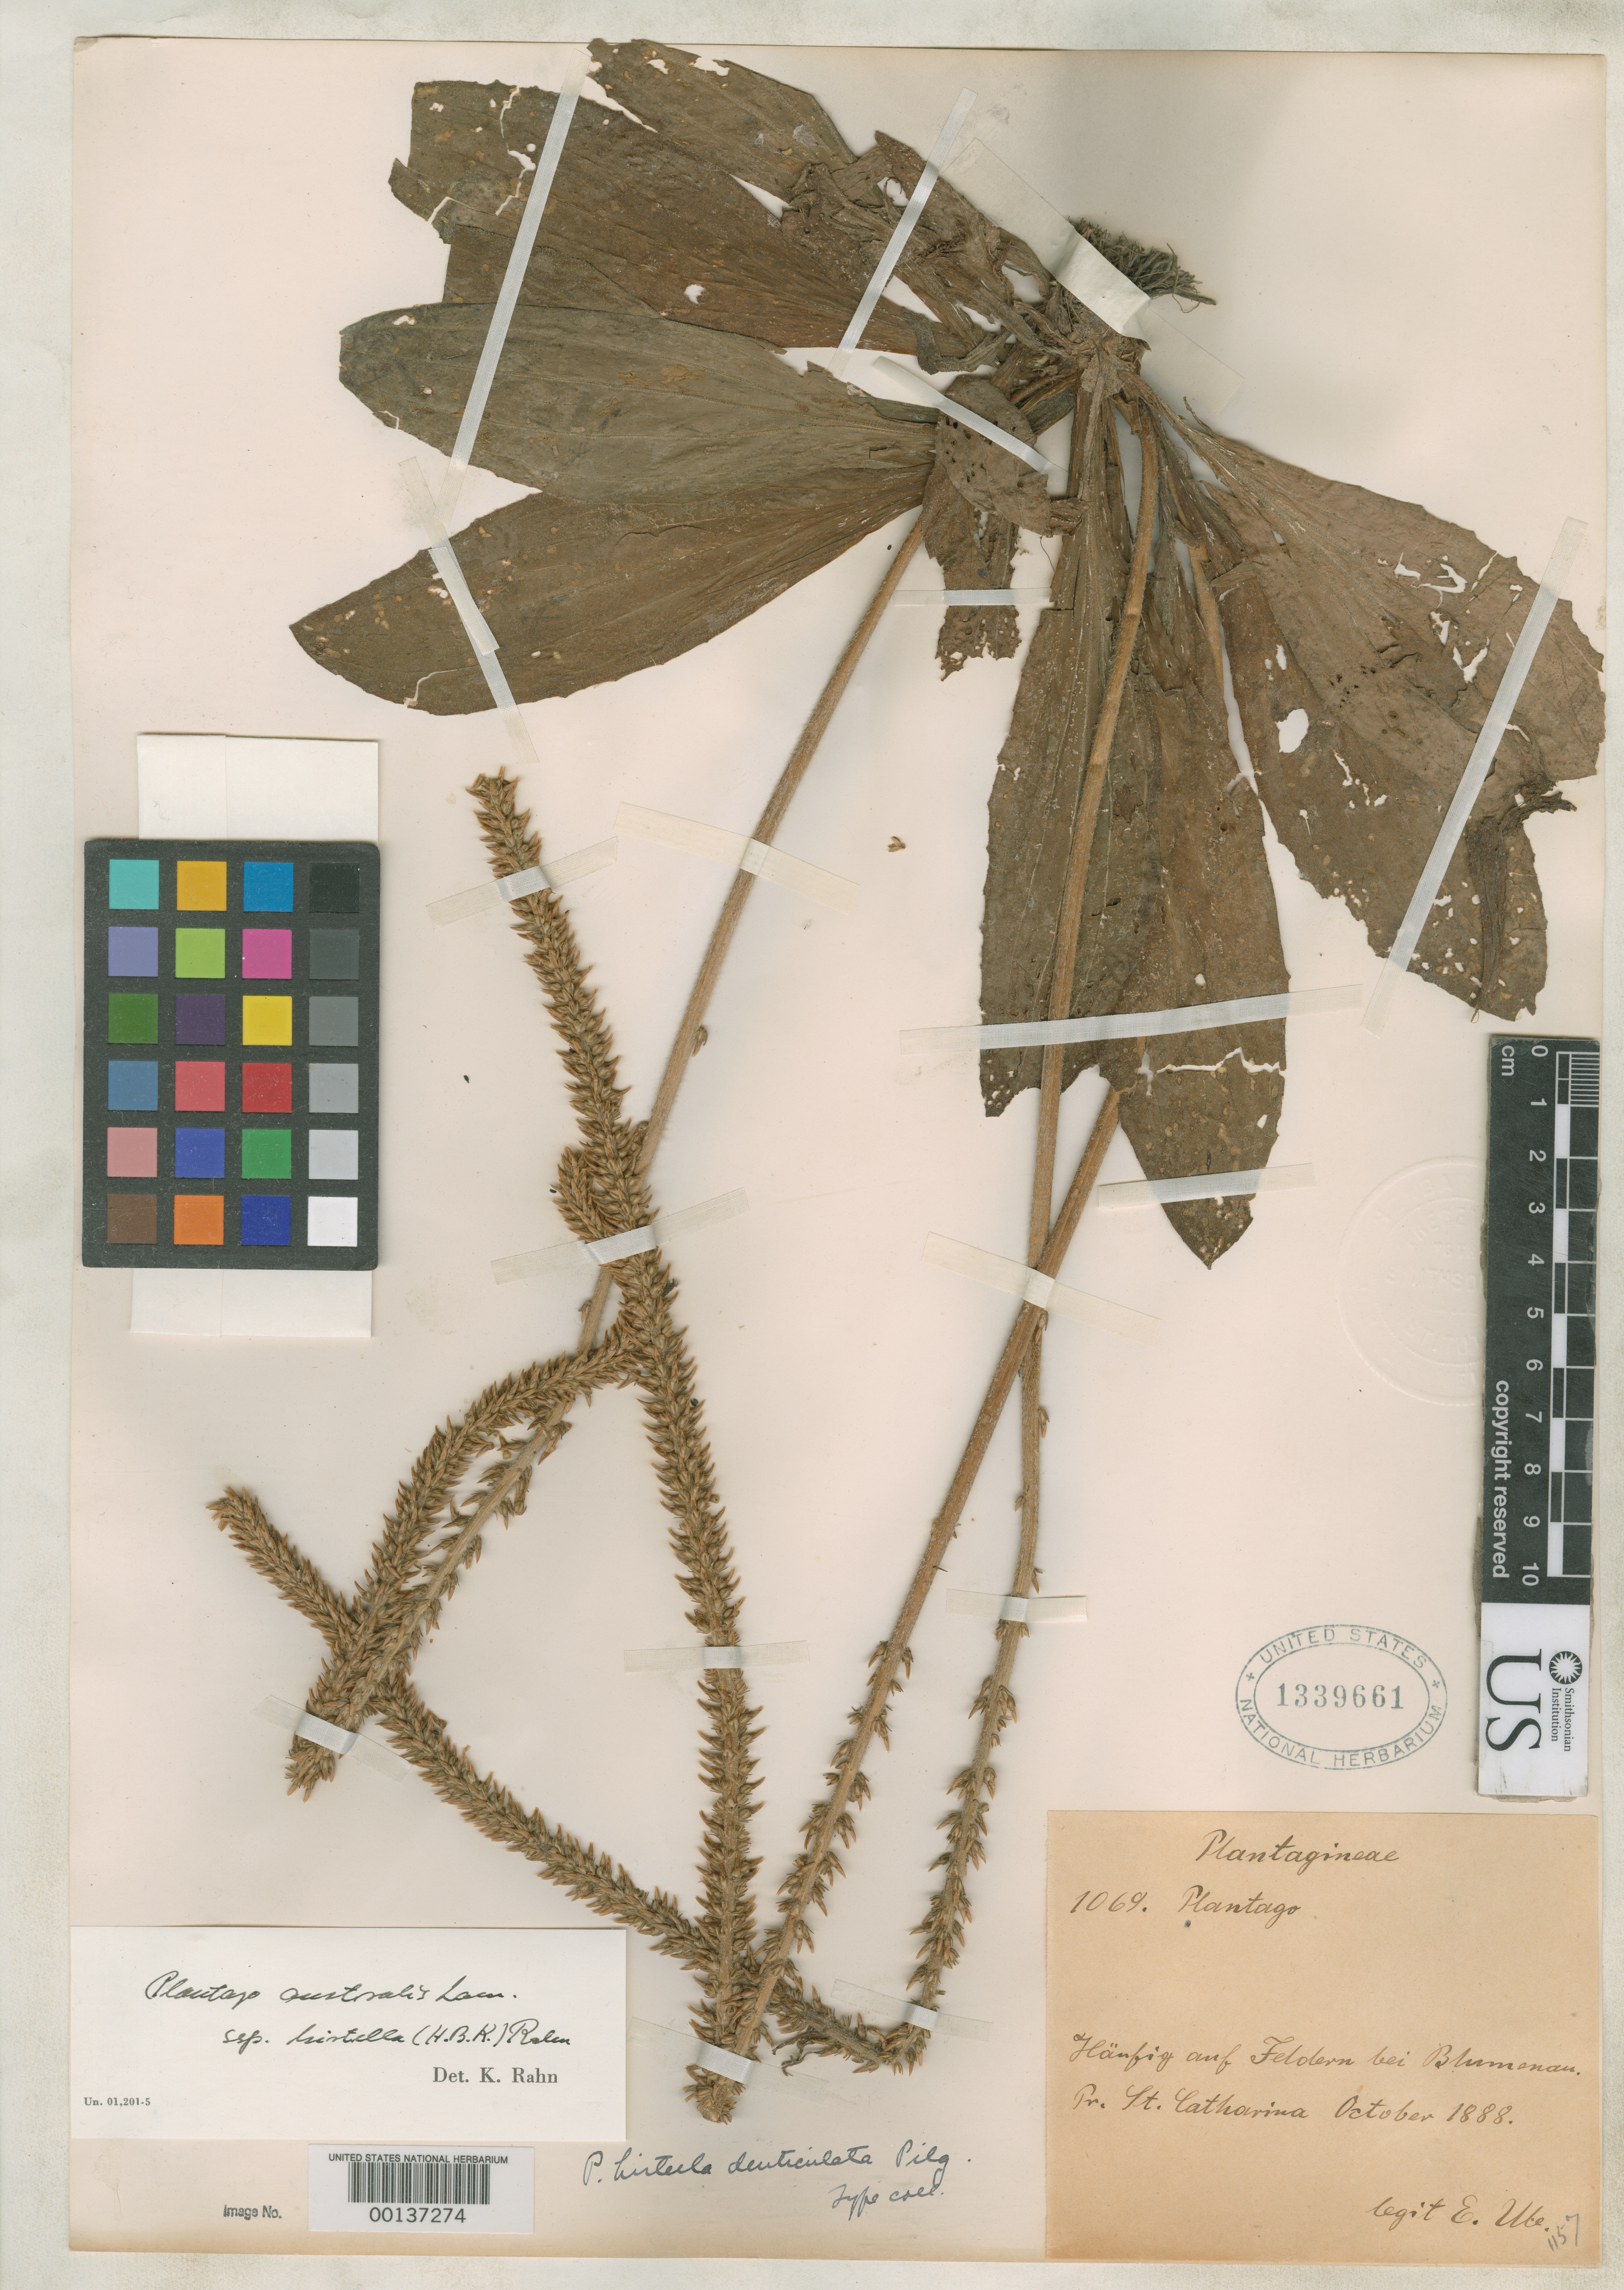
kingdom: Plantae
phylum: Tracheophyta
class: Magnoliopsida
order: Lamiales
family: Plantaginaceae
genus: Plantago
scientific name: Plantago hirtella var. denticulata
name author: Pilg.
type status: Isotype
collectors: E. H. Ule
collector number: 1069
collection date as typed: Oct 1888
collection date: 1888-10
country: Brazil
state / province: Santa Catarina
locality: Hanfig auf feldern bei Blumenau.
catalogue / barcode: US 1339661